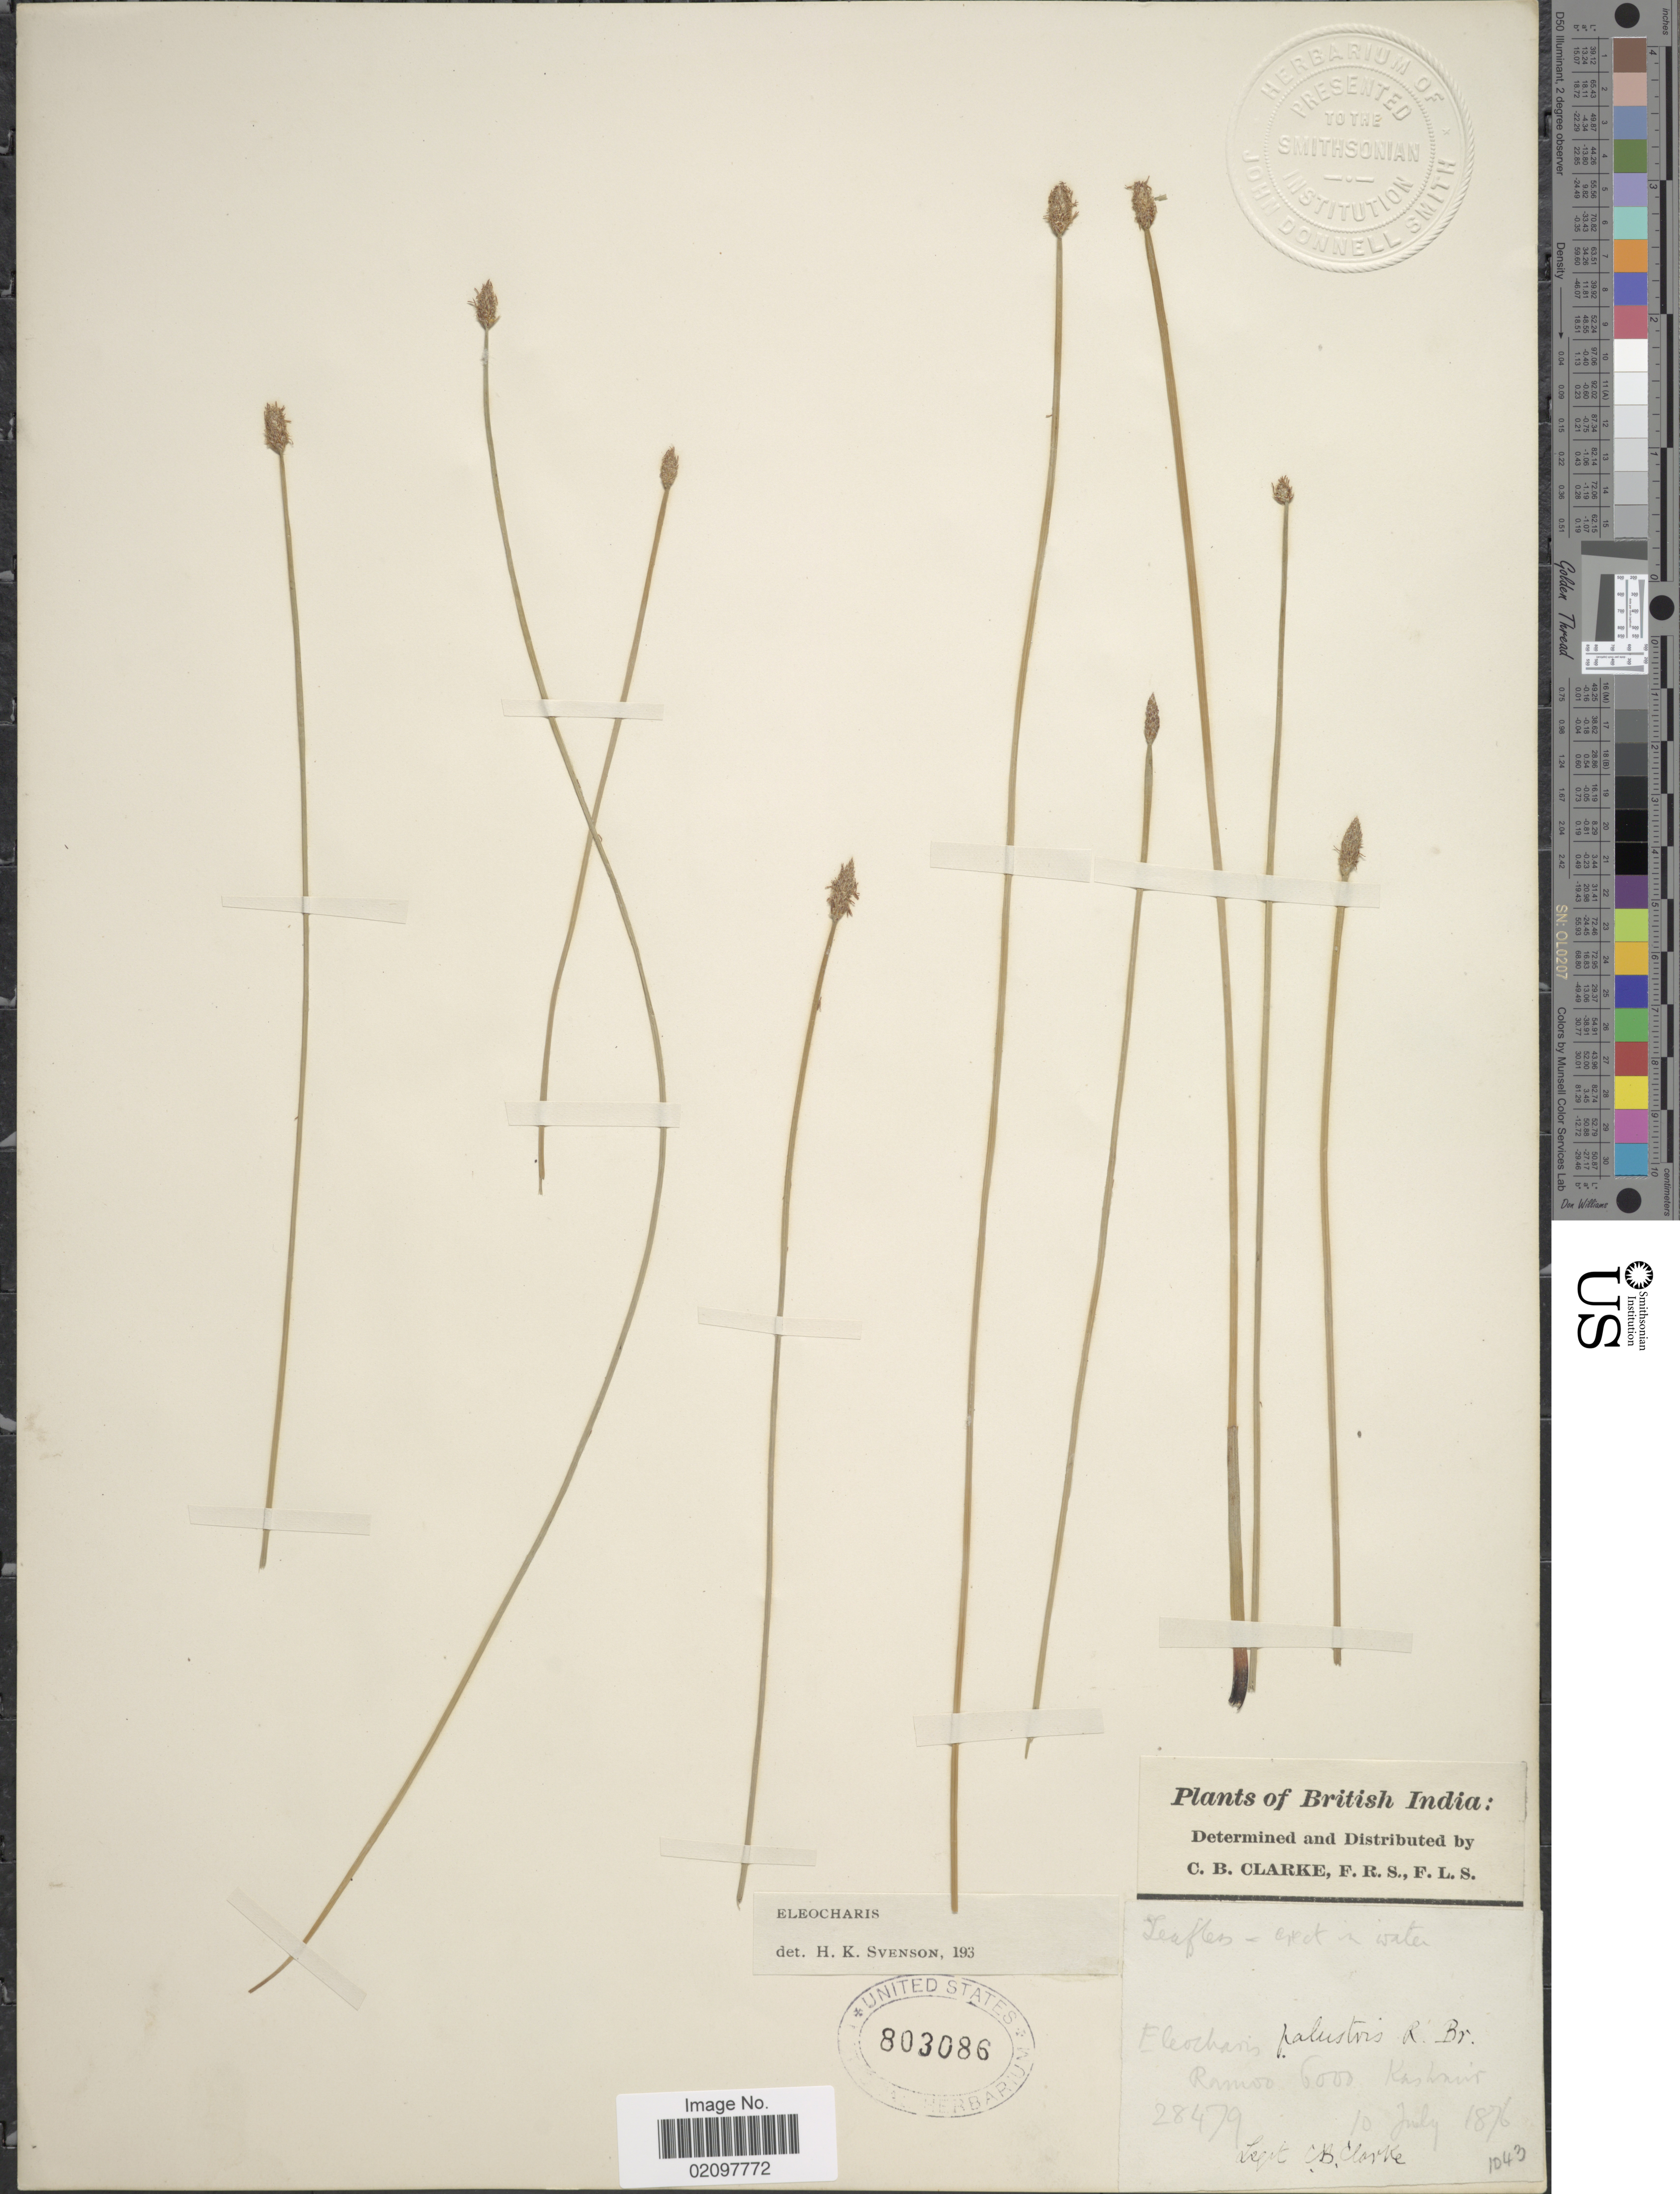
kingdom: Plantae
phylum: Tracheophyta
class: Liliopsida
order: Poales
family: Cyperaceae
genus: Eleocharis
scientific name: Eleocharis palustris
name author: (L.) Roem. & Schult.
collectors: C. B. Clarke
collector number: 28479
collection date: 1876-07-10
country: India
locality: British India. Ramoo Kashmir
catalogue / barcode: US 803086